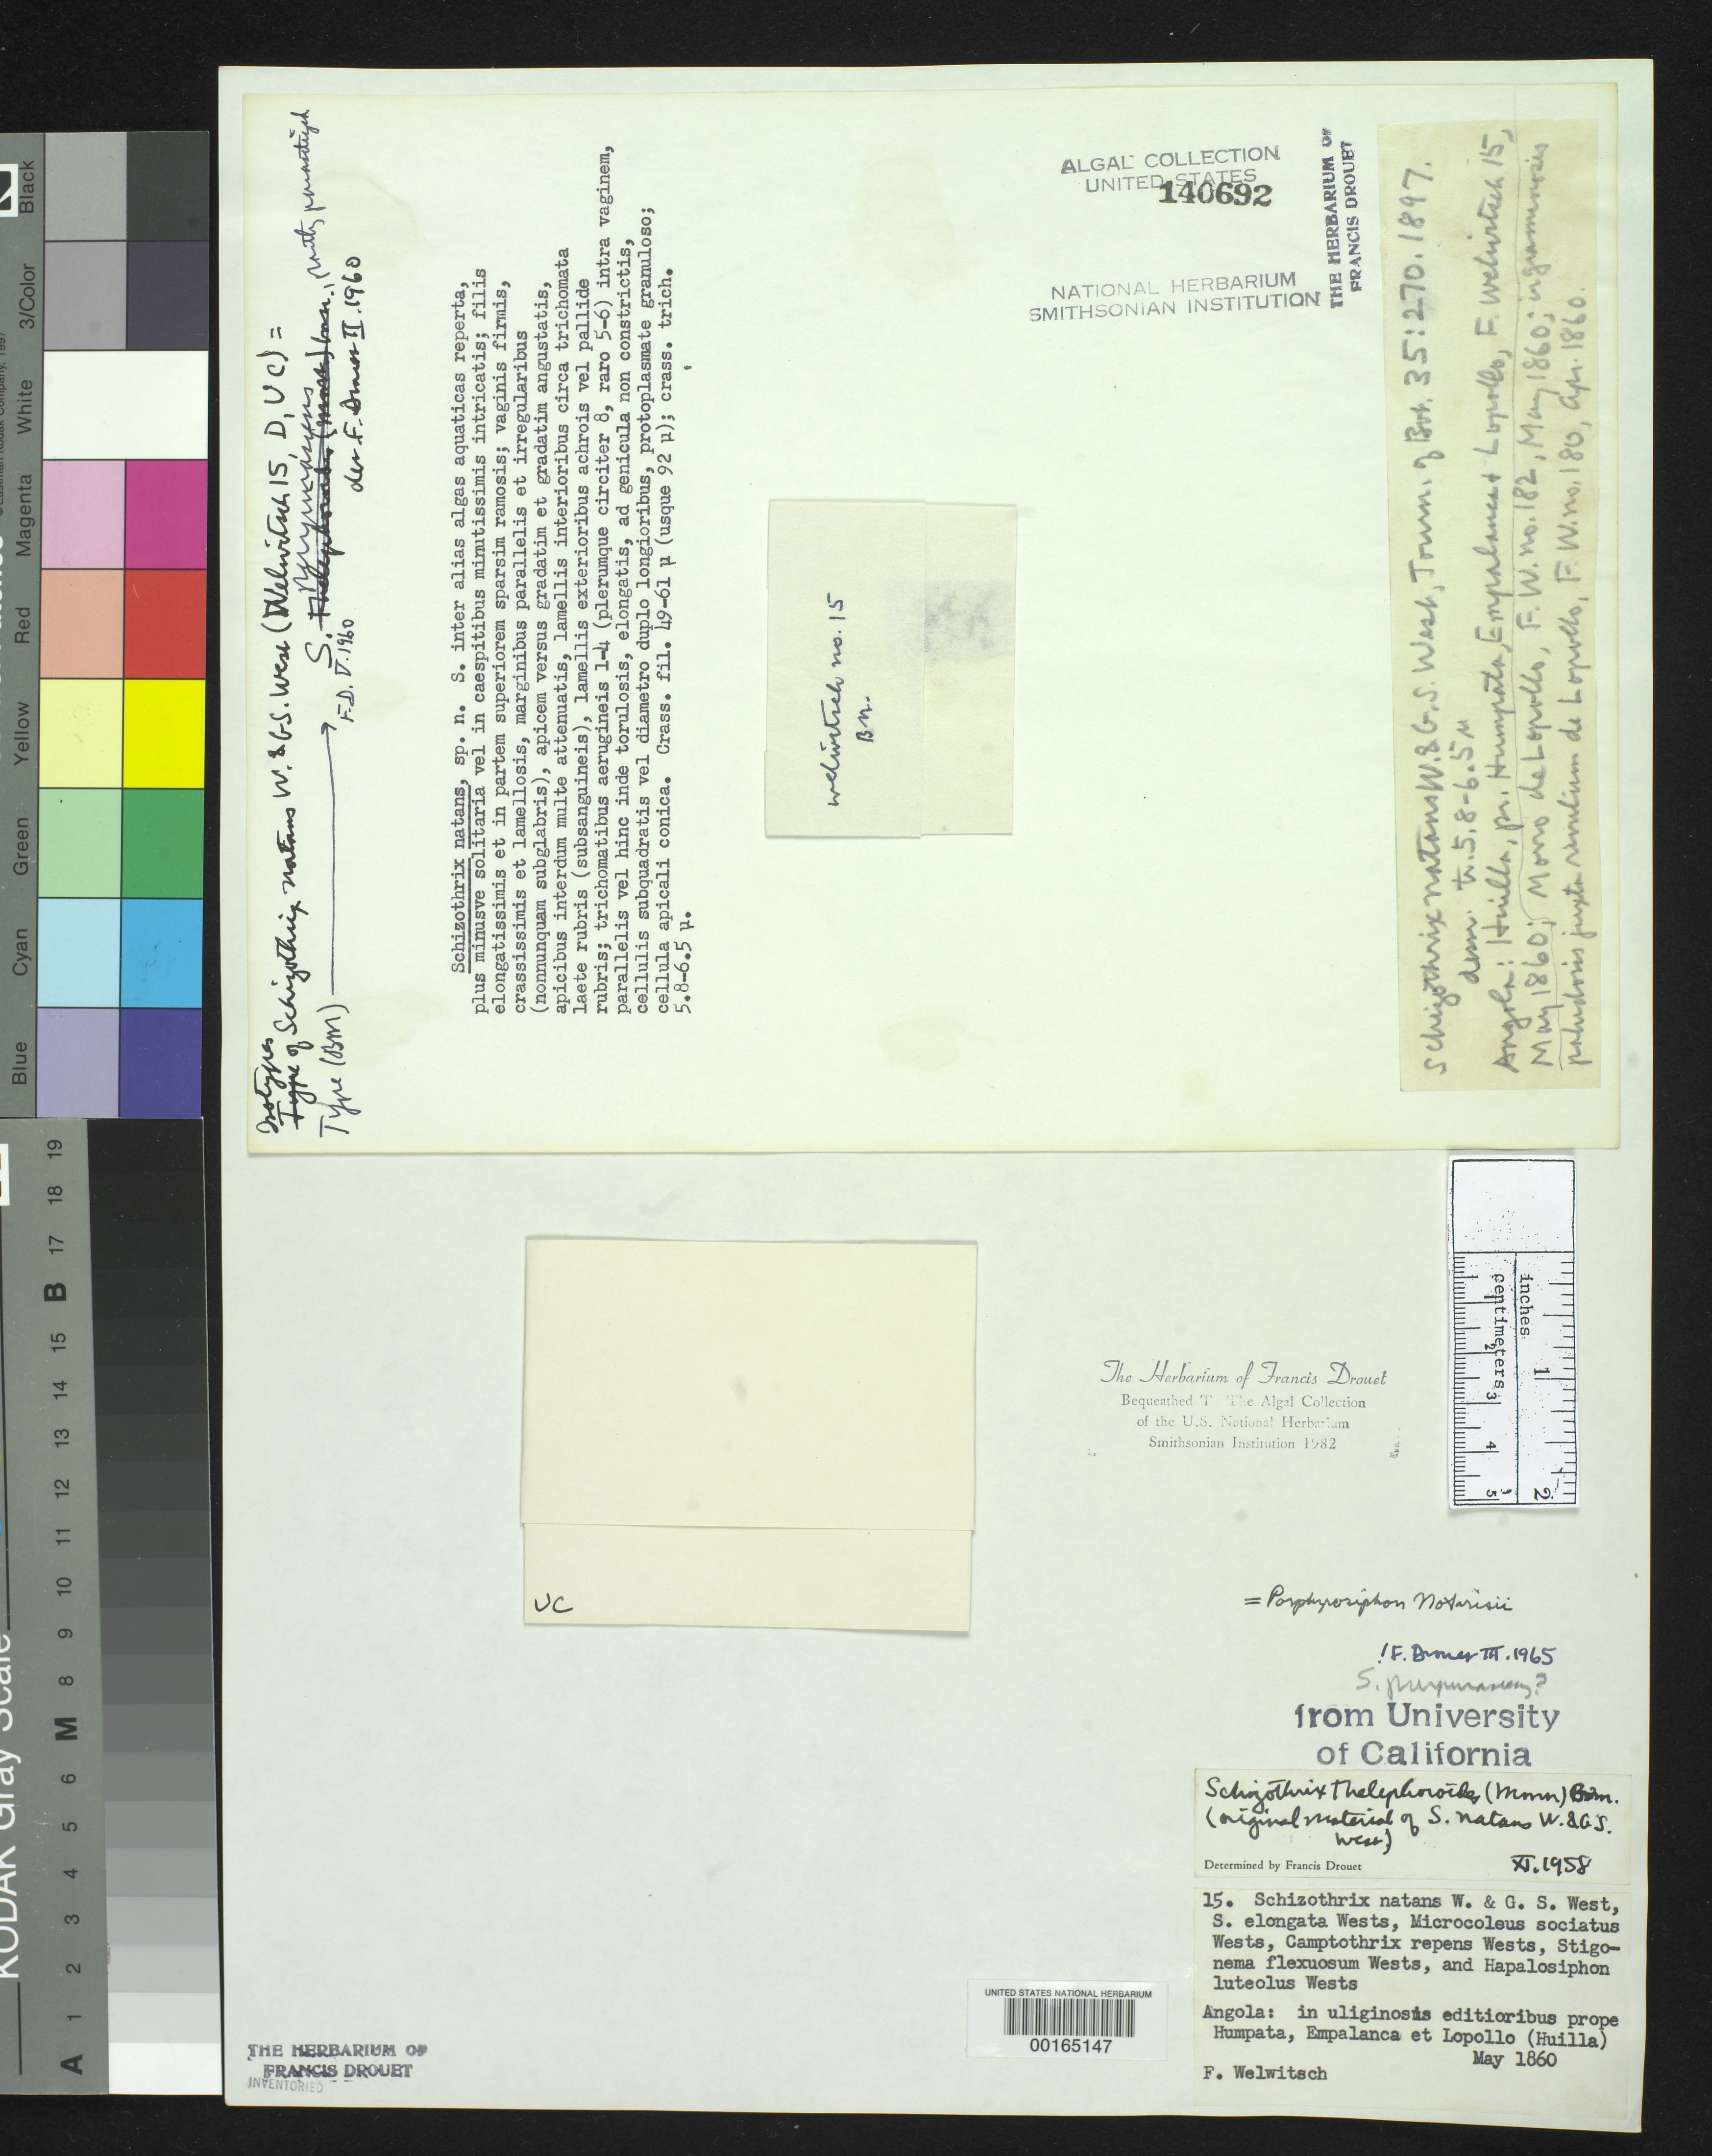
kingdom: Bacteria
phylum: Cyanobacteria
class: Cyanobacteriia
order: Leptolyngbyales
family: Trichocoleusaceae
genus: Schizothrix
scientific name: Schizothrix natans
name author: W. West & G.S. West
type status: Isotype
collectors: F. M. Welwitsch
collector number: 15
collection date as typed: May 1860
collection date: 1860-05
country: Angola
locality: Empalanca and Lopollo, near Humpata.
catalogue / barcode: US 140692